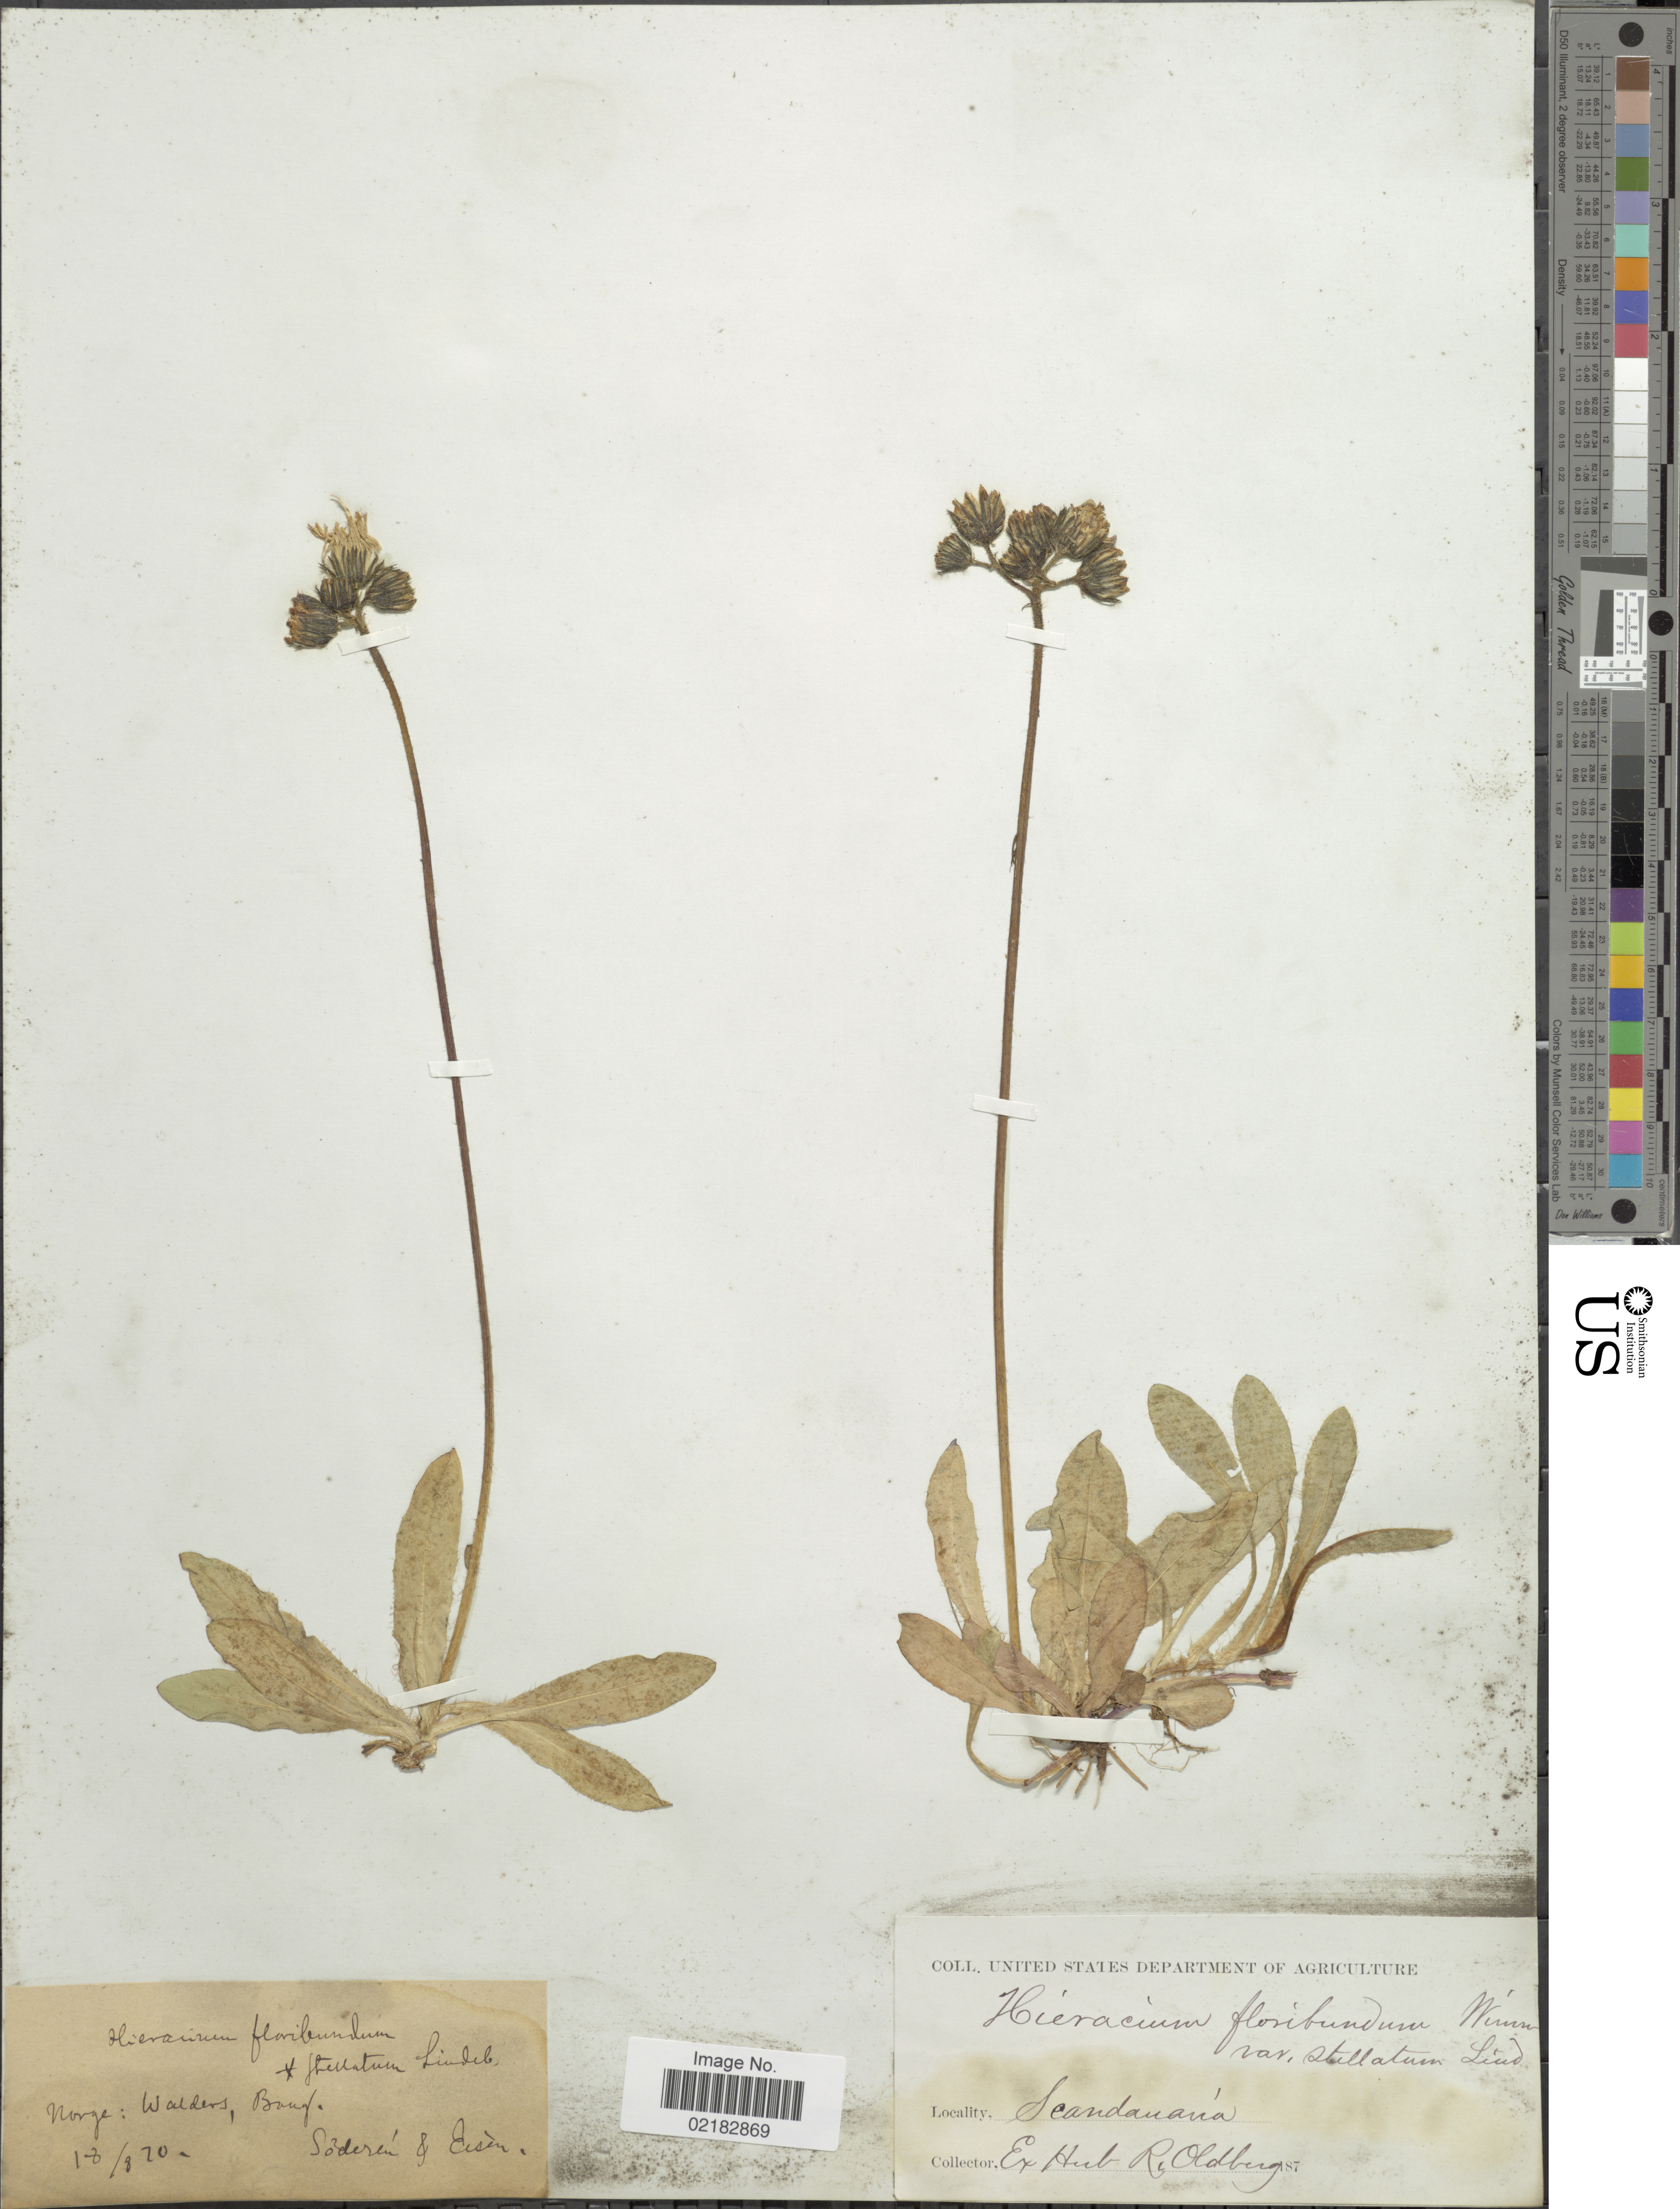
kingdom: Plantae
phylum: Tracheophyta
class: Magnoliopsida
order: Asterales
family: Asteraceae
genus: Pilosella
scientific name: Pilosella floribunda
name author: (Wimm. & Grab.) Fr. a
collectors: Söderén & Eisen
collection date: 1820-01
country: Norway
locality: Norge: Walders, Bang.